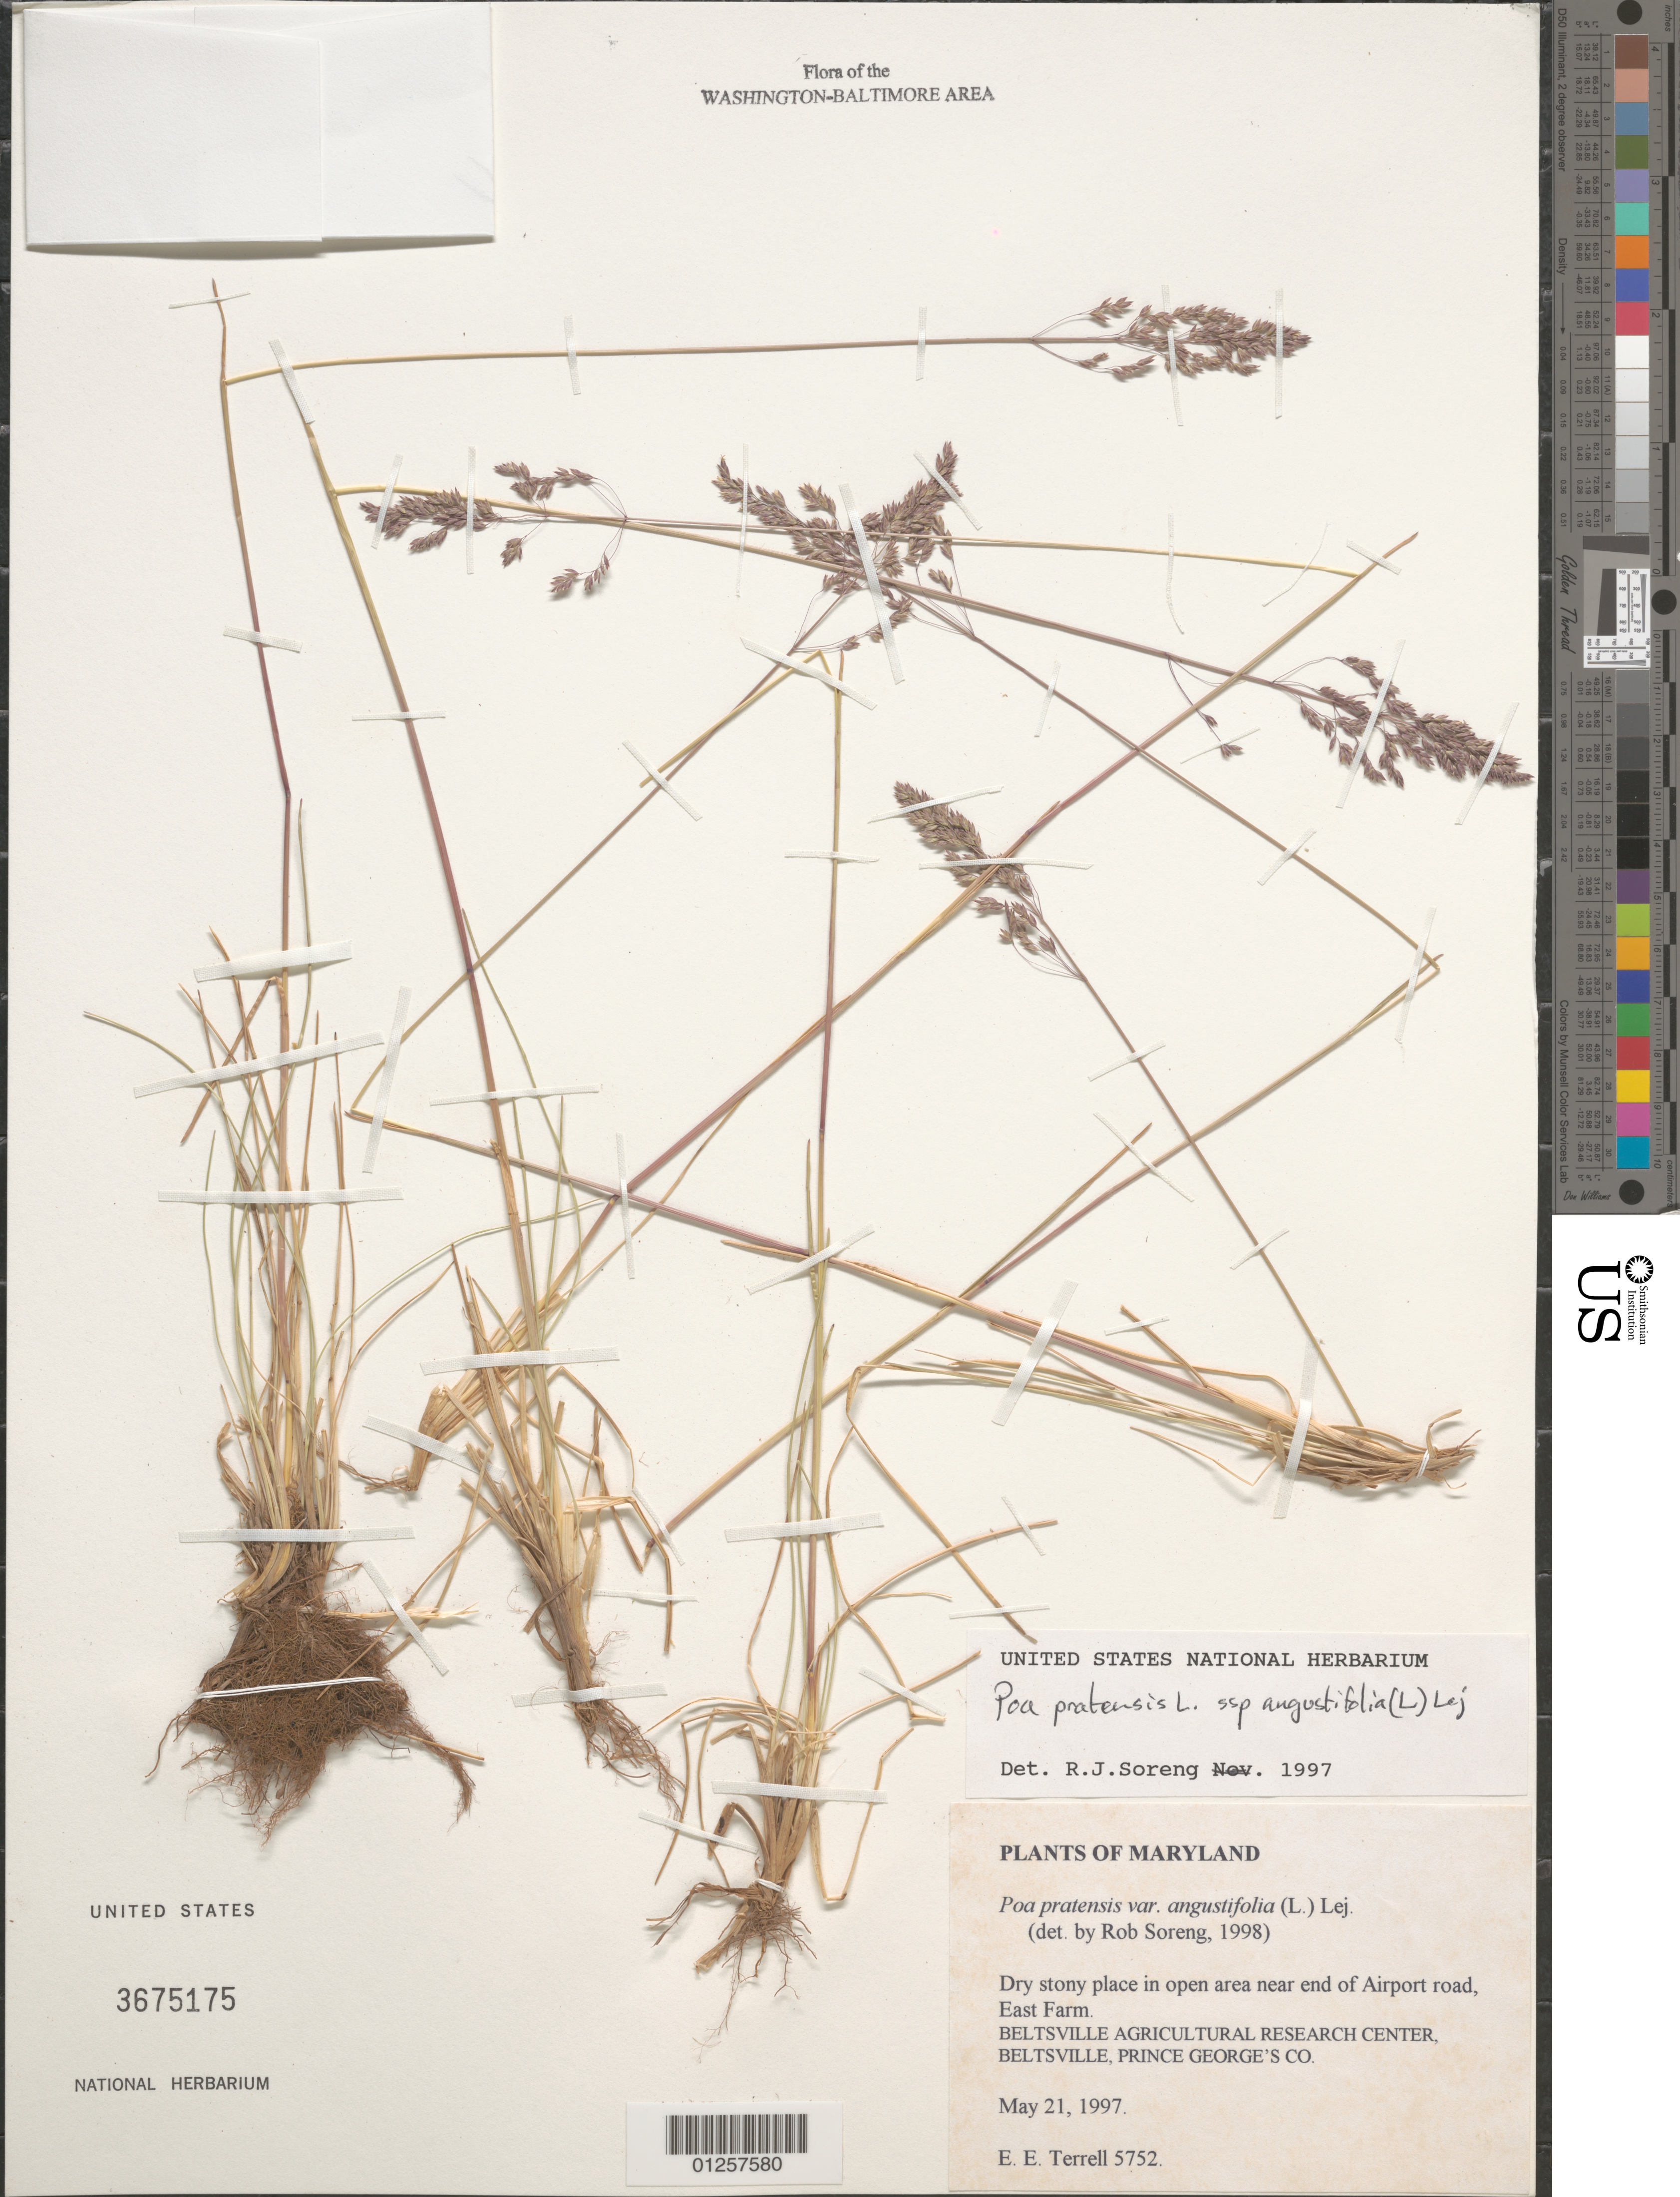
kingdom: Plantae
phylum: Tracheophyta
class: Liliopsida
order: Poales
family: Poaceae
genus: Poa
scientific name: Poa pratensis subsp. angustifolia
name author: (L.) Lej.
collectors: E. E. Terrell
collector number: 5752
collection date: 1997-05-21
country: United States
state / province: Maryland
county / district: Prince George's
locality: Agricultural Research Centre.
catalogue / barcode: US 3675175